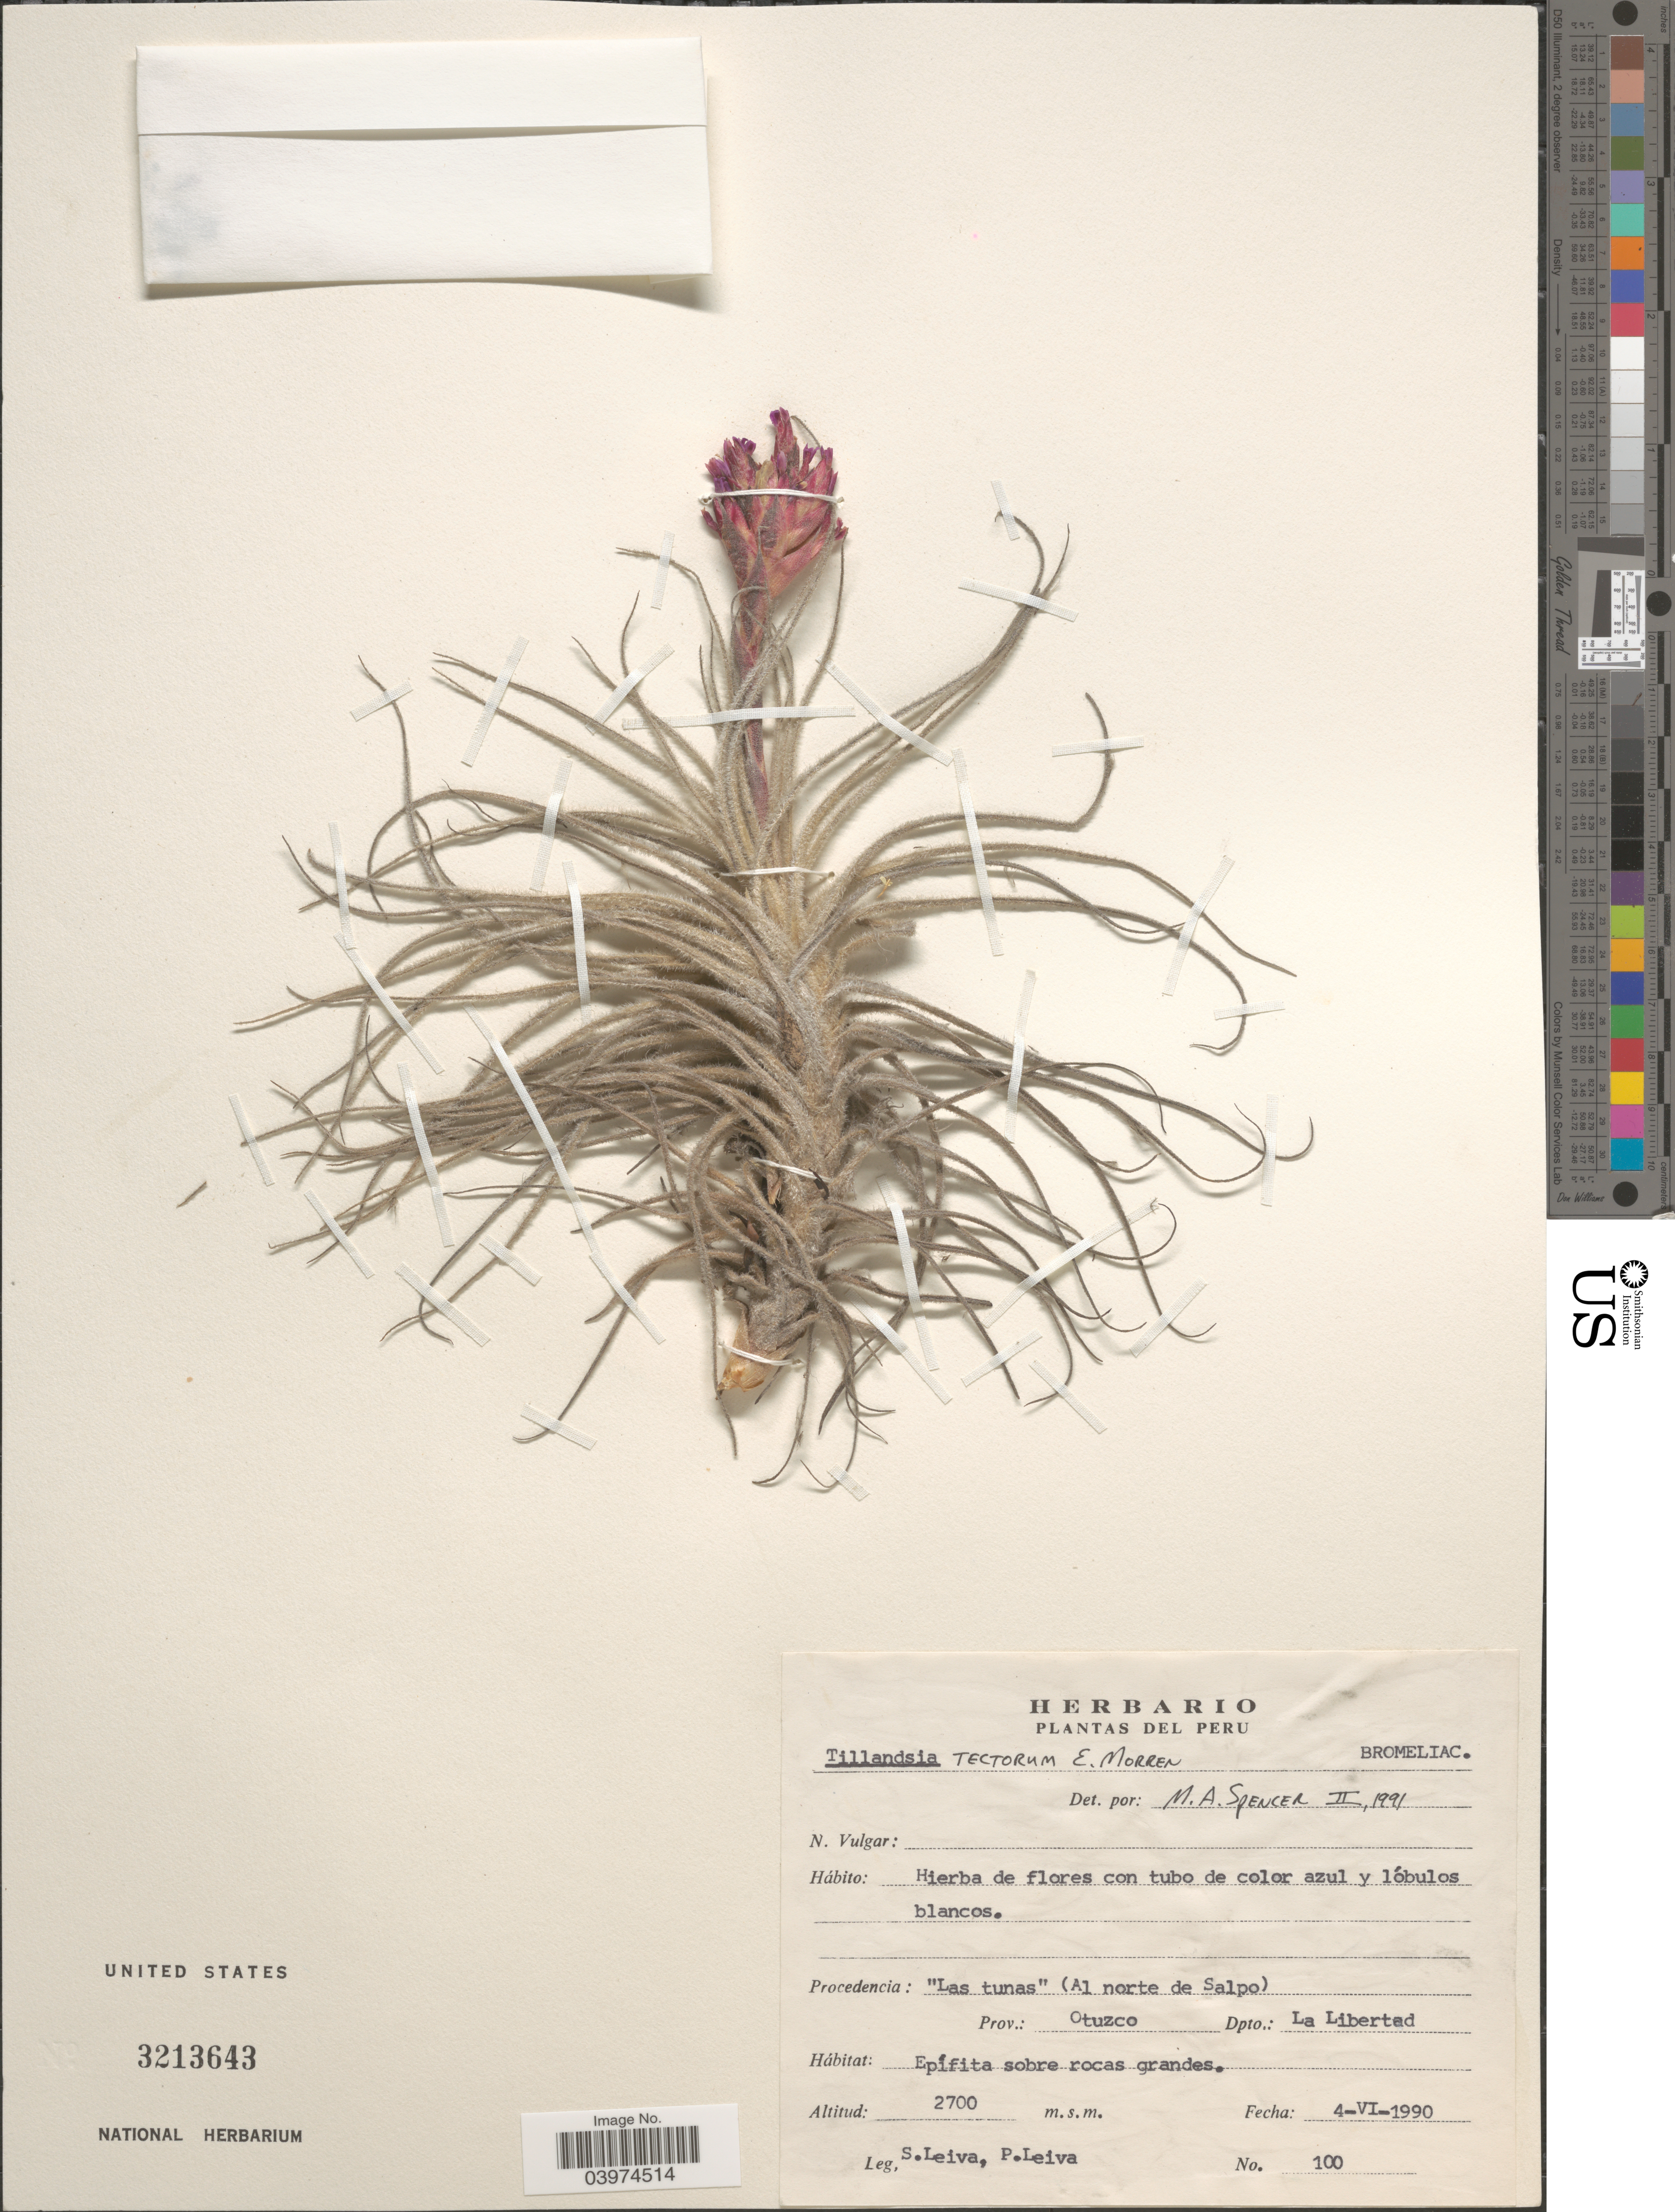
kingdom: Plantae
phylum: Tracheophyta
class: Liliopsida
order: Poales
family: Bromeliaceae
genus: Tillandsia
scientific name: Tillandsia tectorum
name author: É. Morren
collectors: S. Leiva & P. Leiva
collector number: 100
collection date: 1990-06-04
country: Peru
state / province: La Libertad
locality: Procedencia: "Las tunas" (Al norte de Salpo). Prov.: Otuzco. Dpto.: La Libertad.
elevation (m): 2700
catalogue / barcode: US 3213643